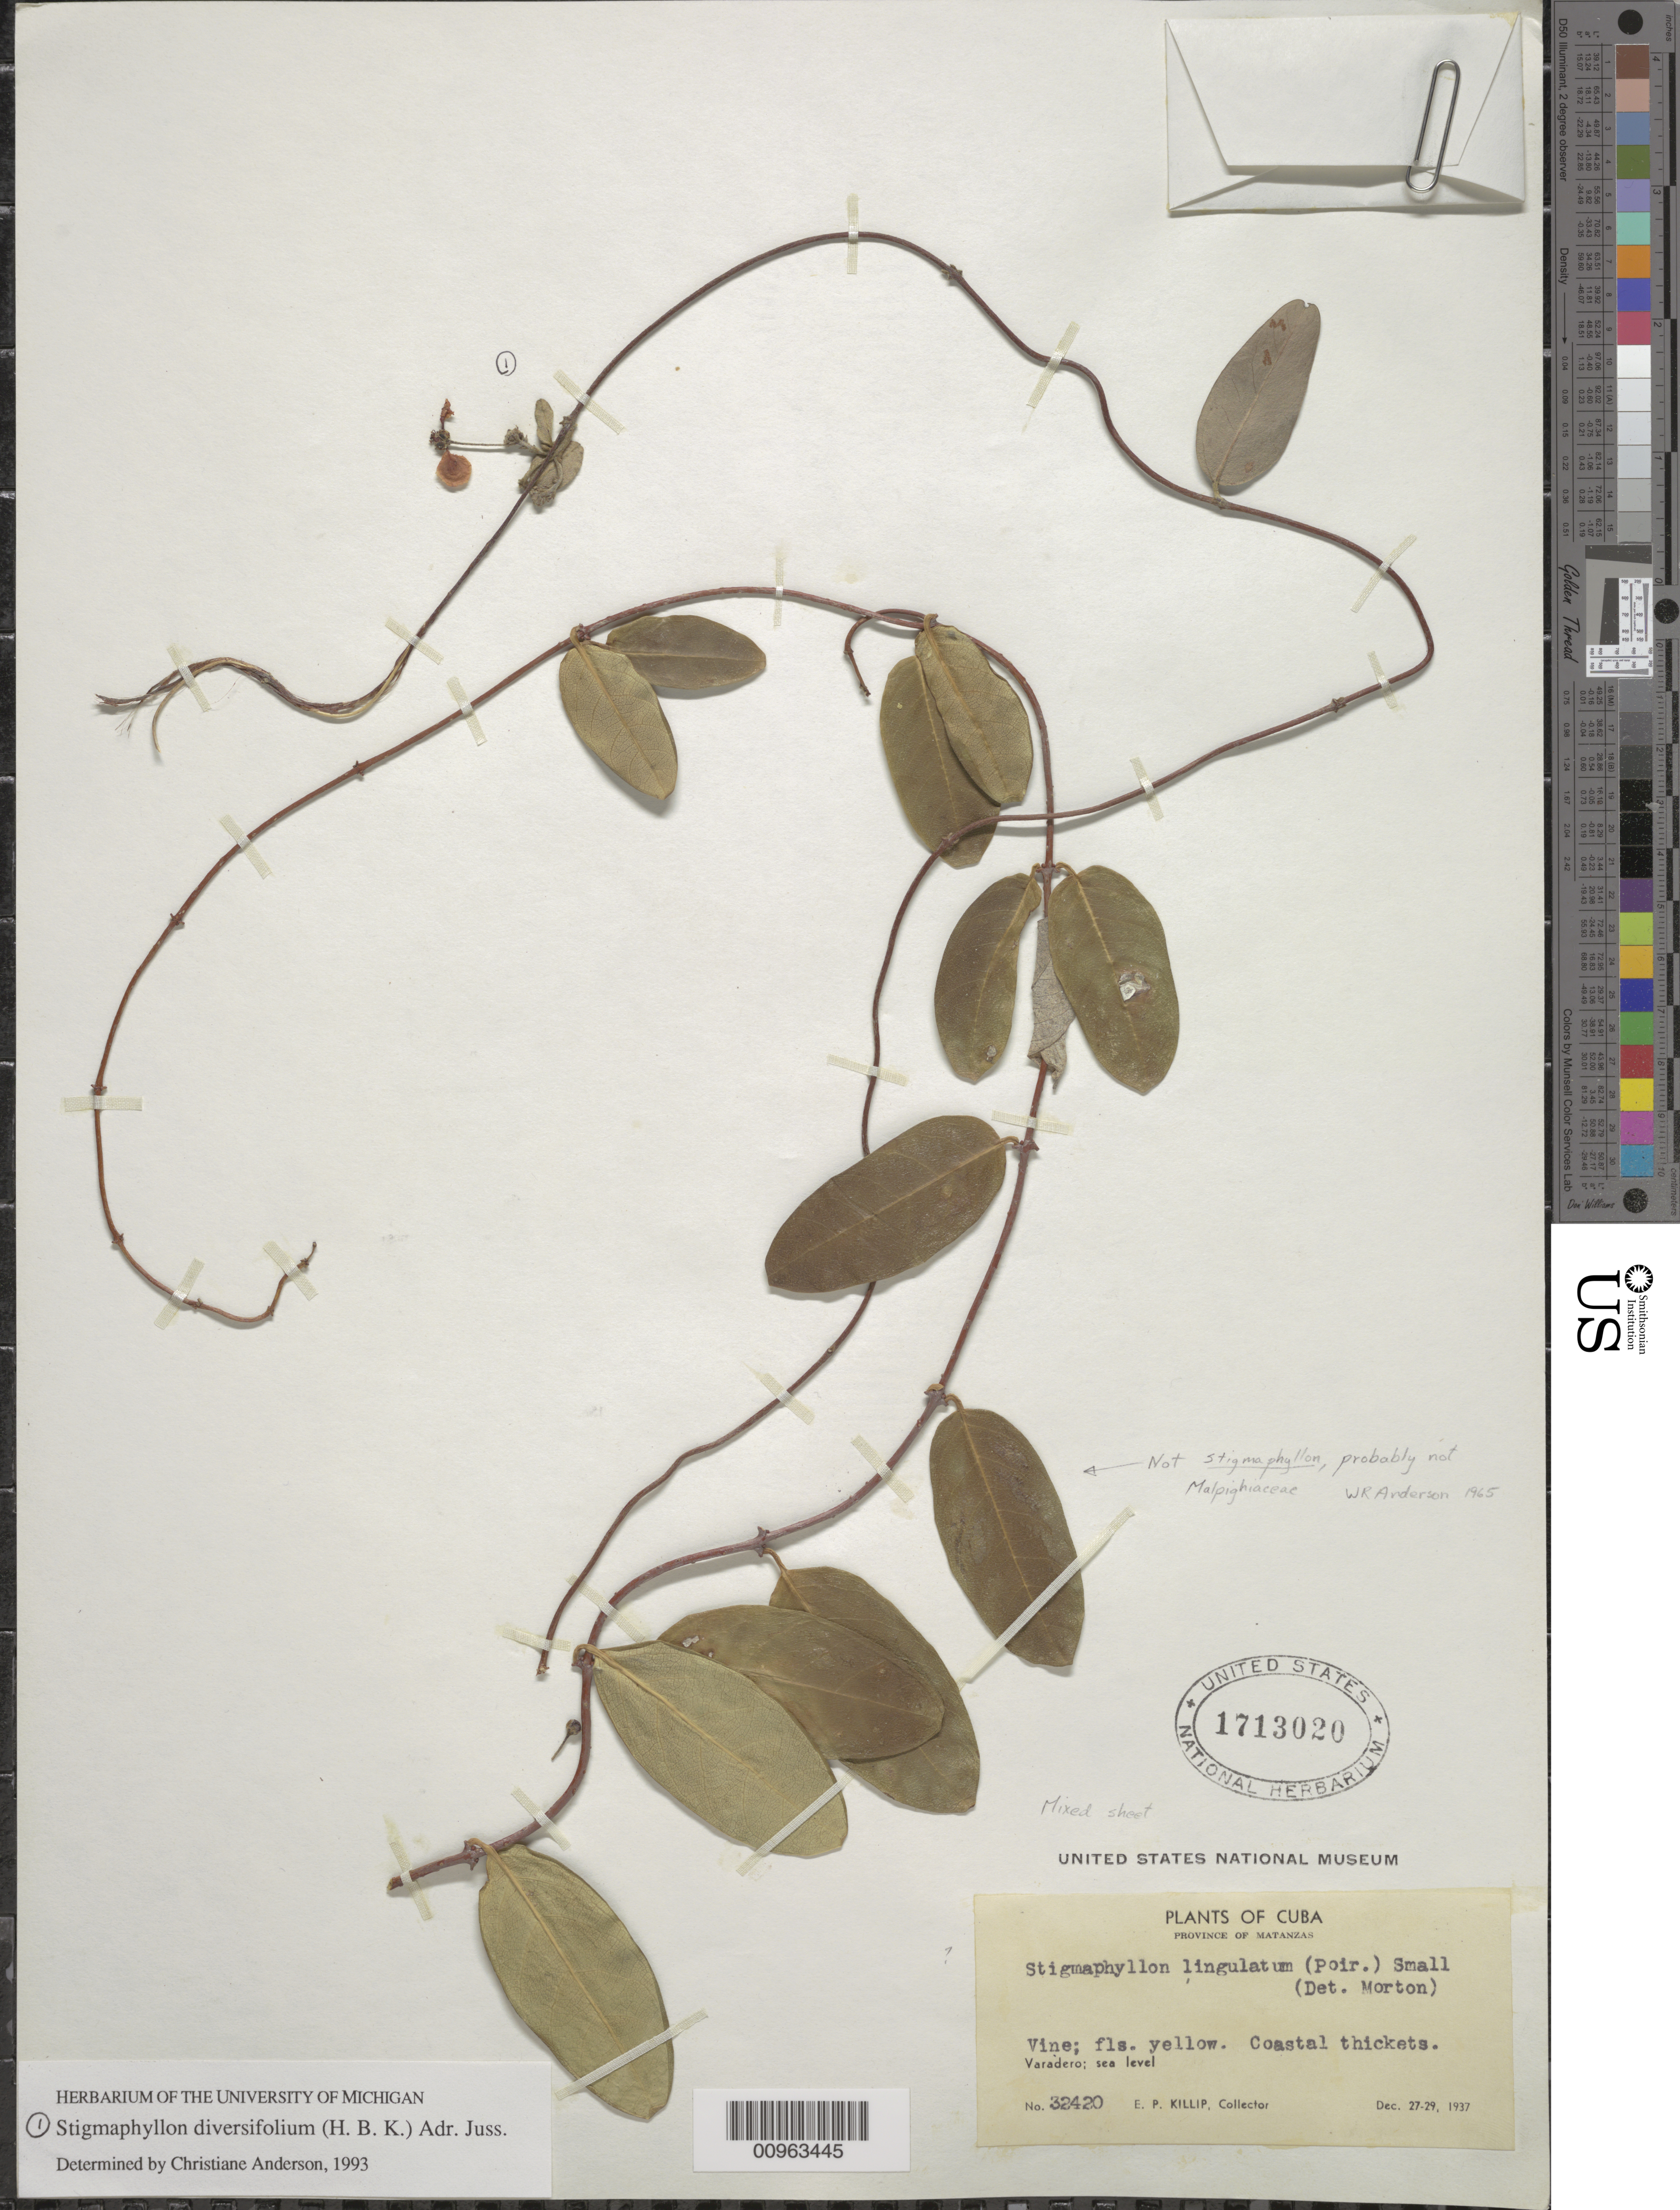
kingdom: Plantae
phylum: Tracheophyta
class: Magnoliopsida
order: Malpighiales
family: Malpighiaceae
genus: Stigmaphyllon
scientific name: Stigmaphyllon diversifolium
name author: (Kunth) A. Juss.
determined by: Anderson, C.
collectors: E. P. Killip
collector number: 32420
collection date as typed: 27 Dec 1937 to 29 Dec 1937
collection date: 1937-12-27/1937-12-29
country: Cuba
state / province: Matanzas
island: Cuba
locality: Varadero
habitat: Coastal thicket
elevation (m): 0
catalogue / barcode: US 1713020